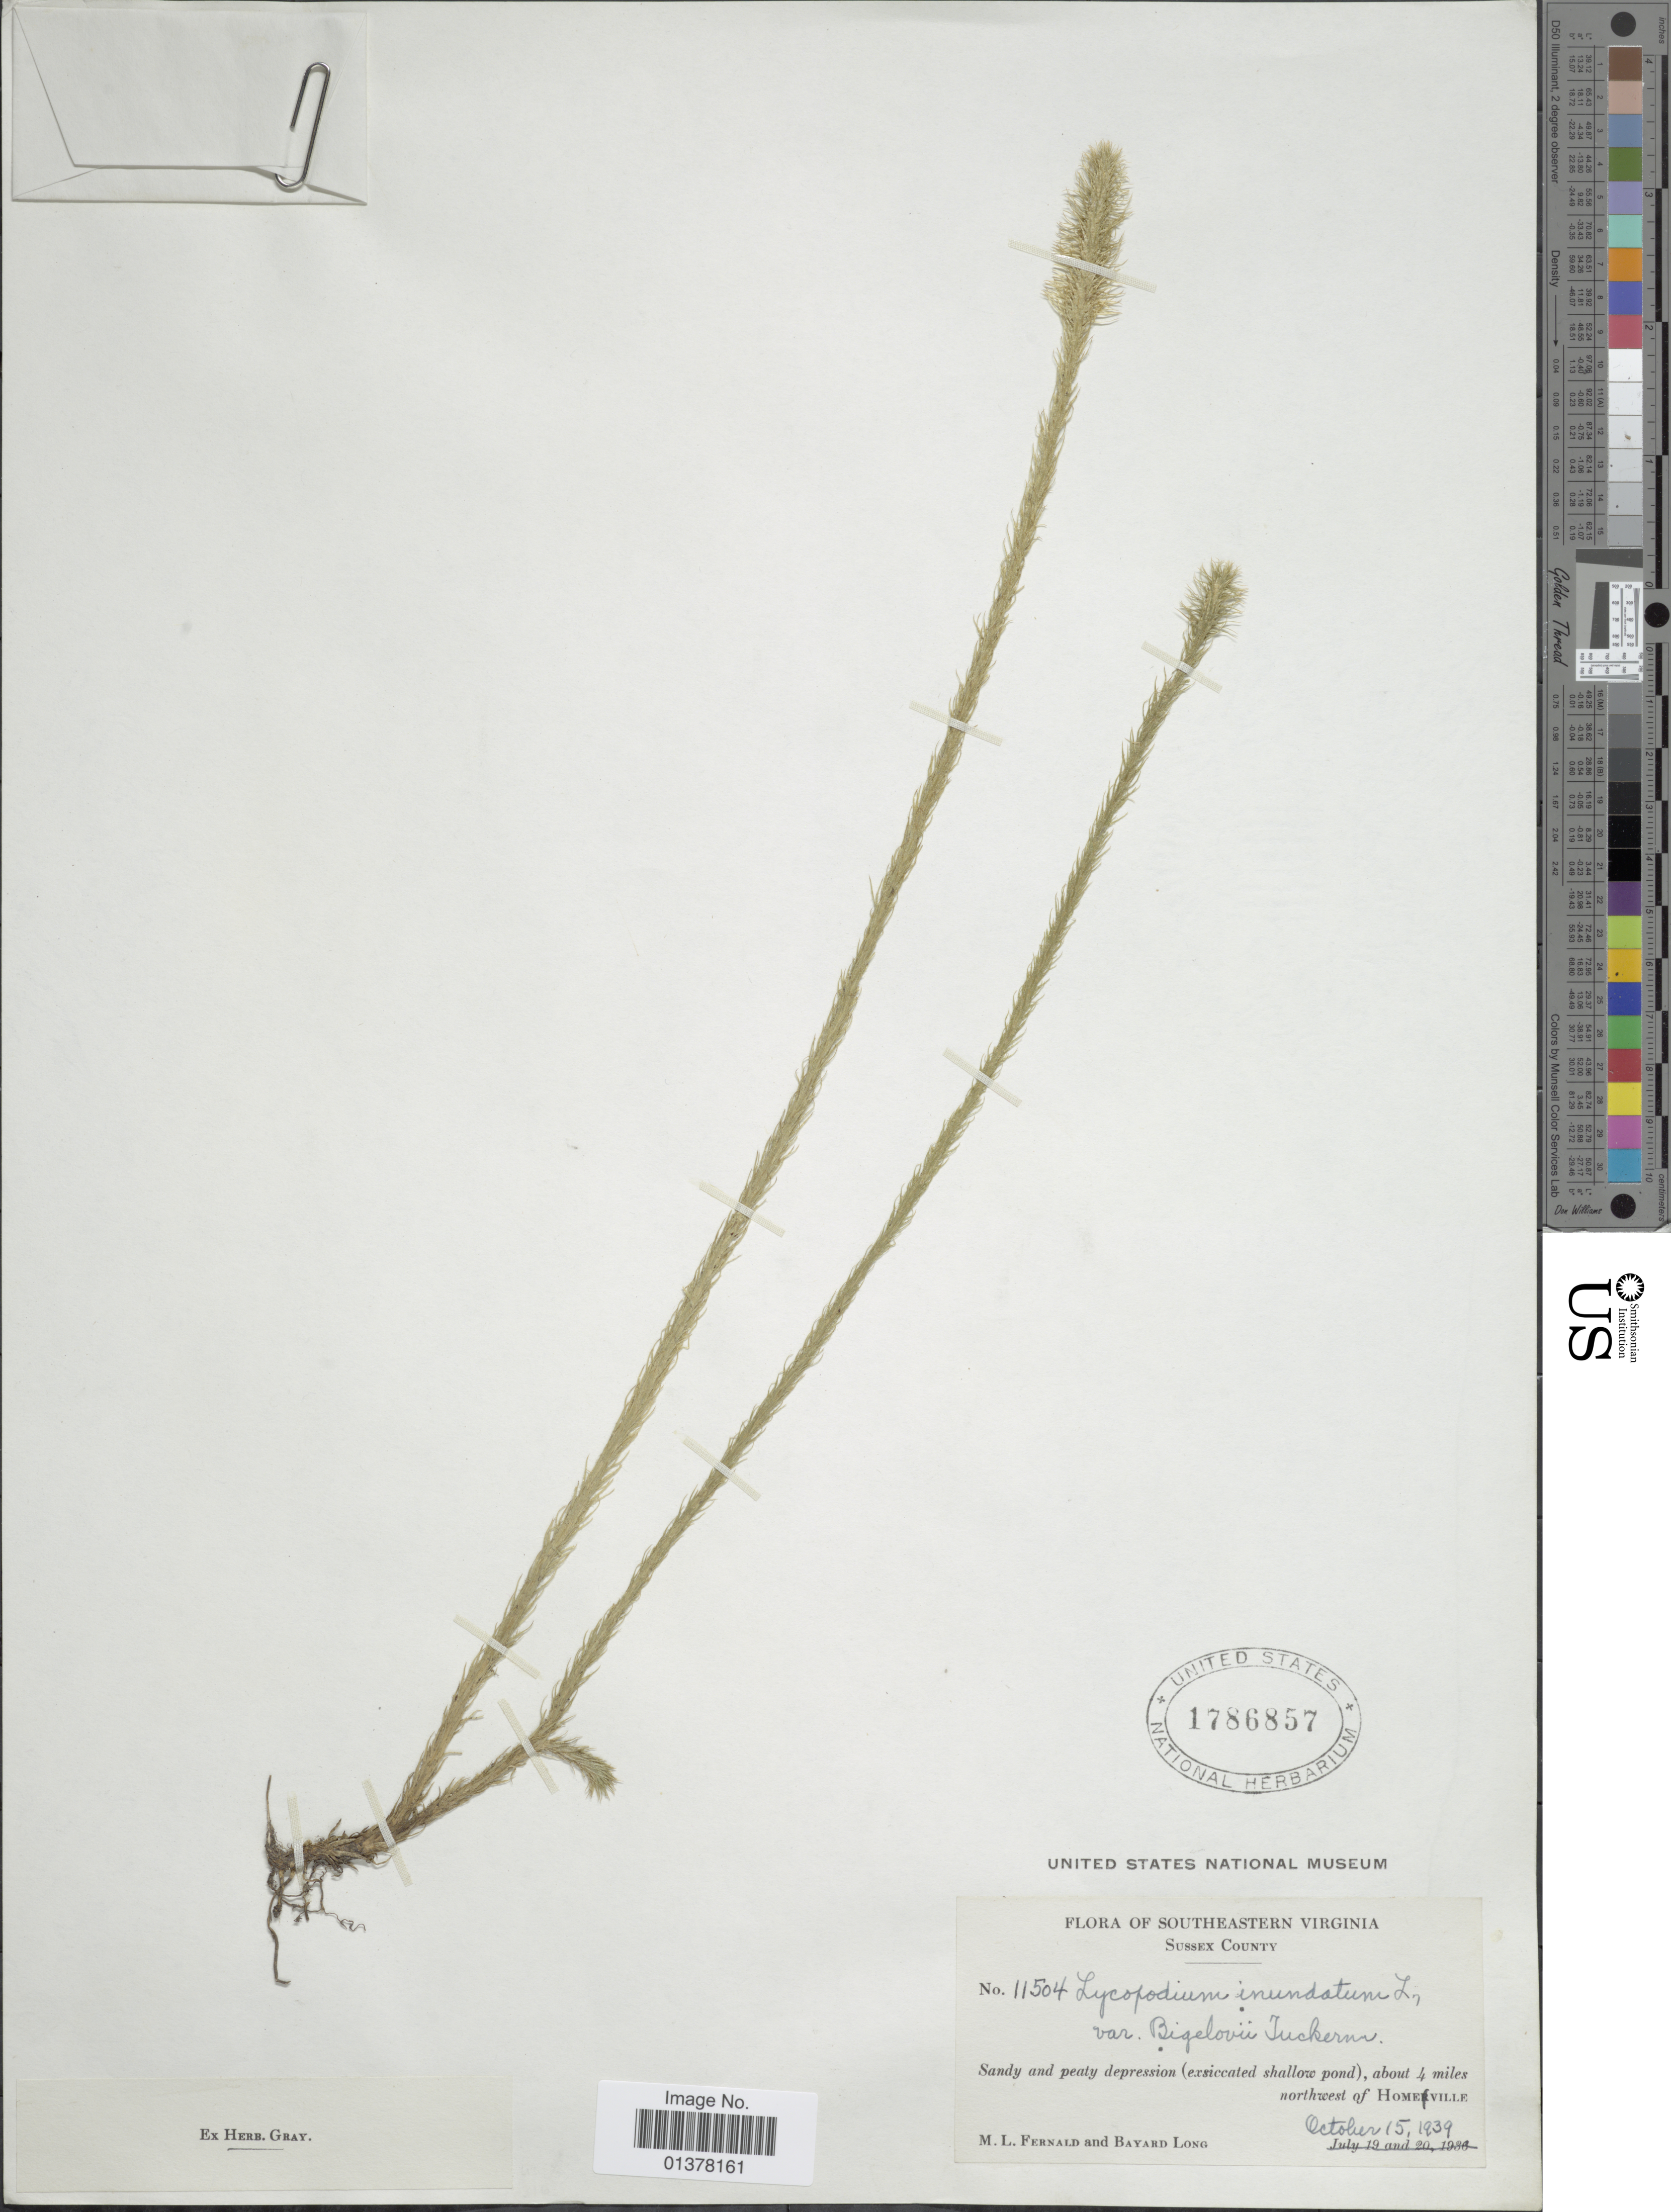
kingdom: Plantae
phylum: Tracheophyta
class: Lycopodiopsida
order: Lycopodiales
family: Lycopodiaceae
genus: Lycopodiella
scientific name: Lycopodiella appressa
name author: (Chapm.) Cranfill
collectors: M. L. Fernald & B. H. Long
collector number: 11504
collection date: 1939-10-15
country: United States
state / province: Virginia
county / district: Sussex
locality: Southeastern Virginia, Sussex County, about 4 miles northwest of Homeville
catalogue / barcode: US 1786857